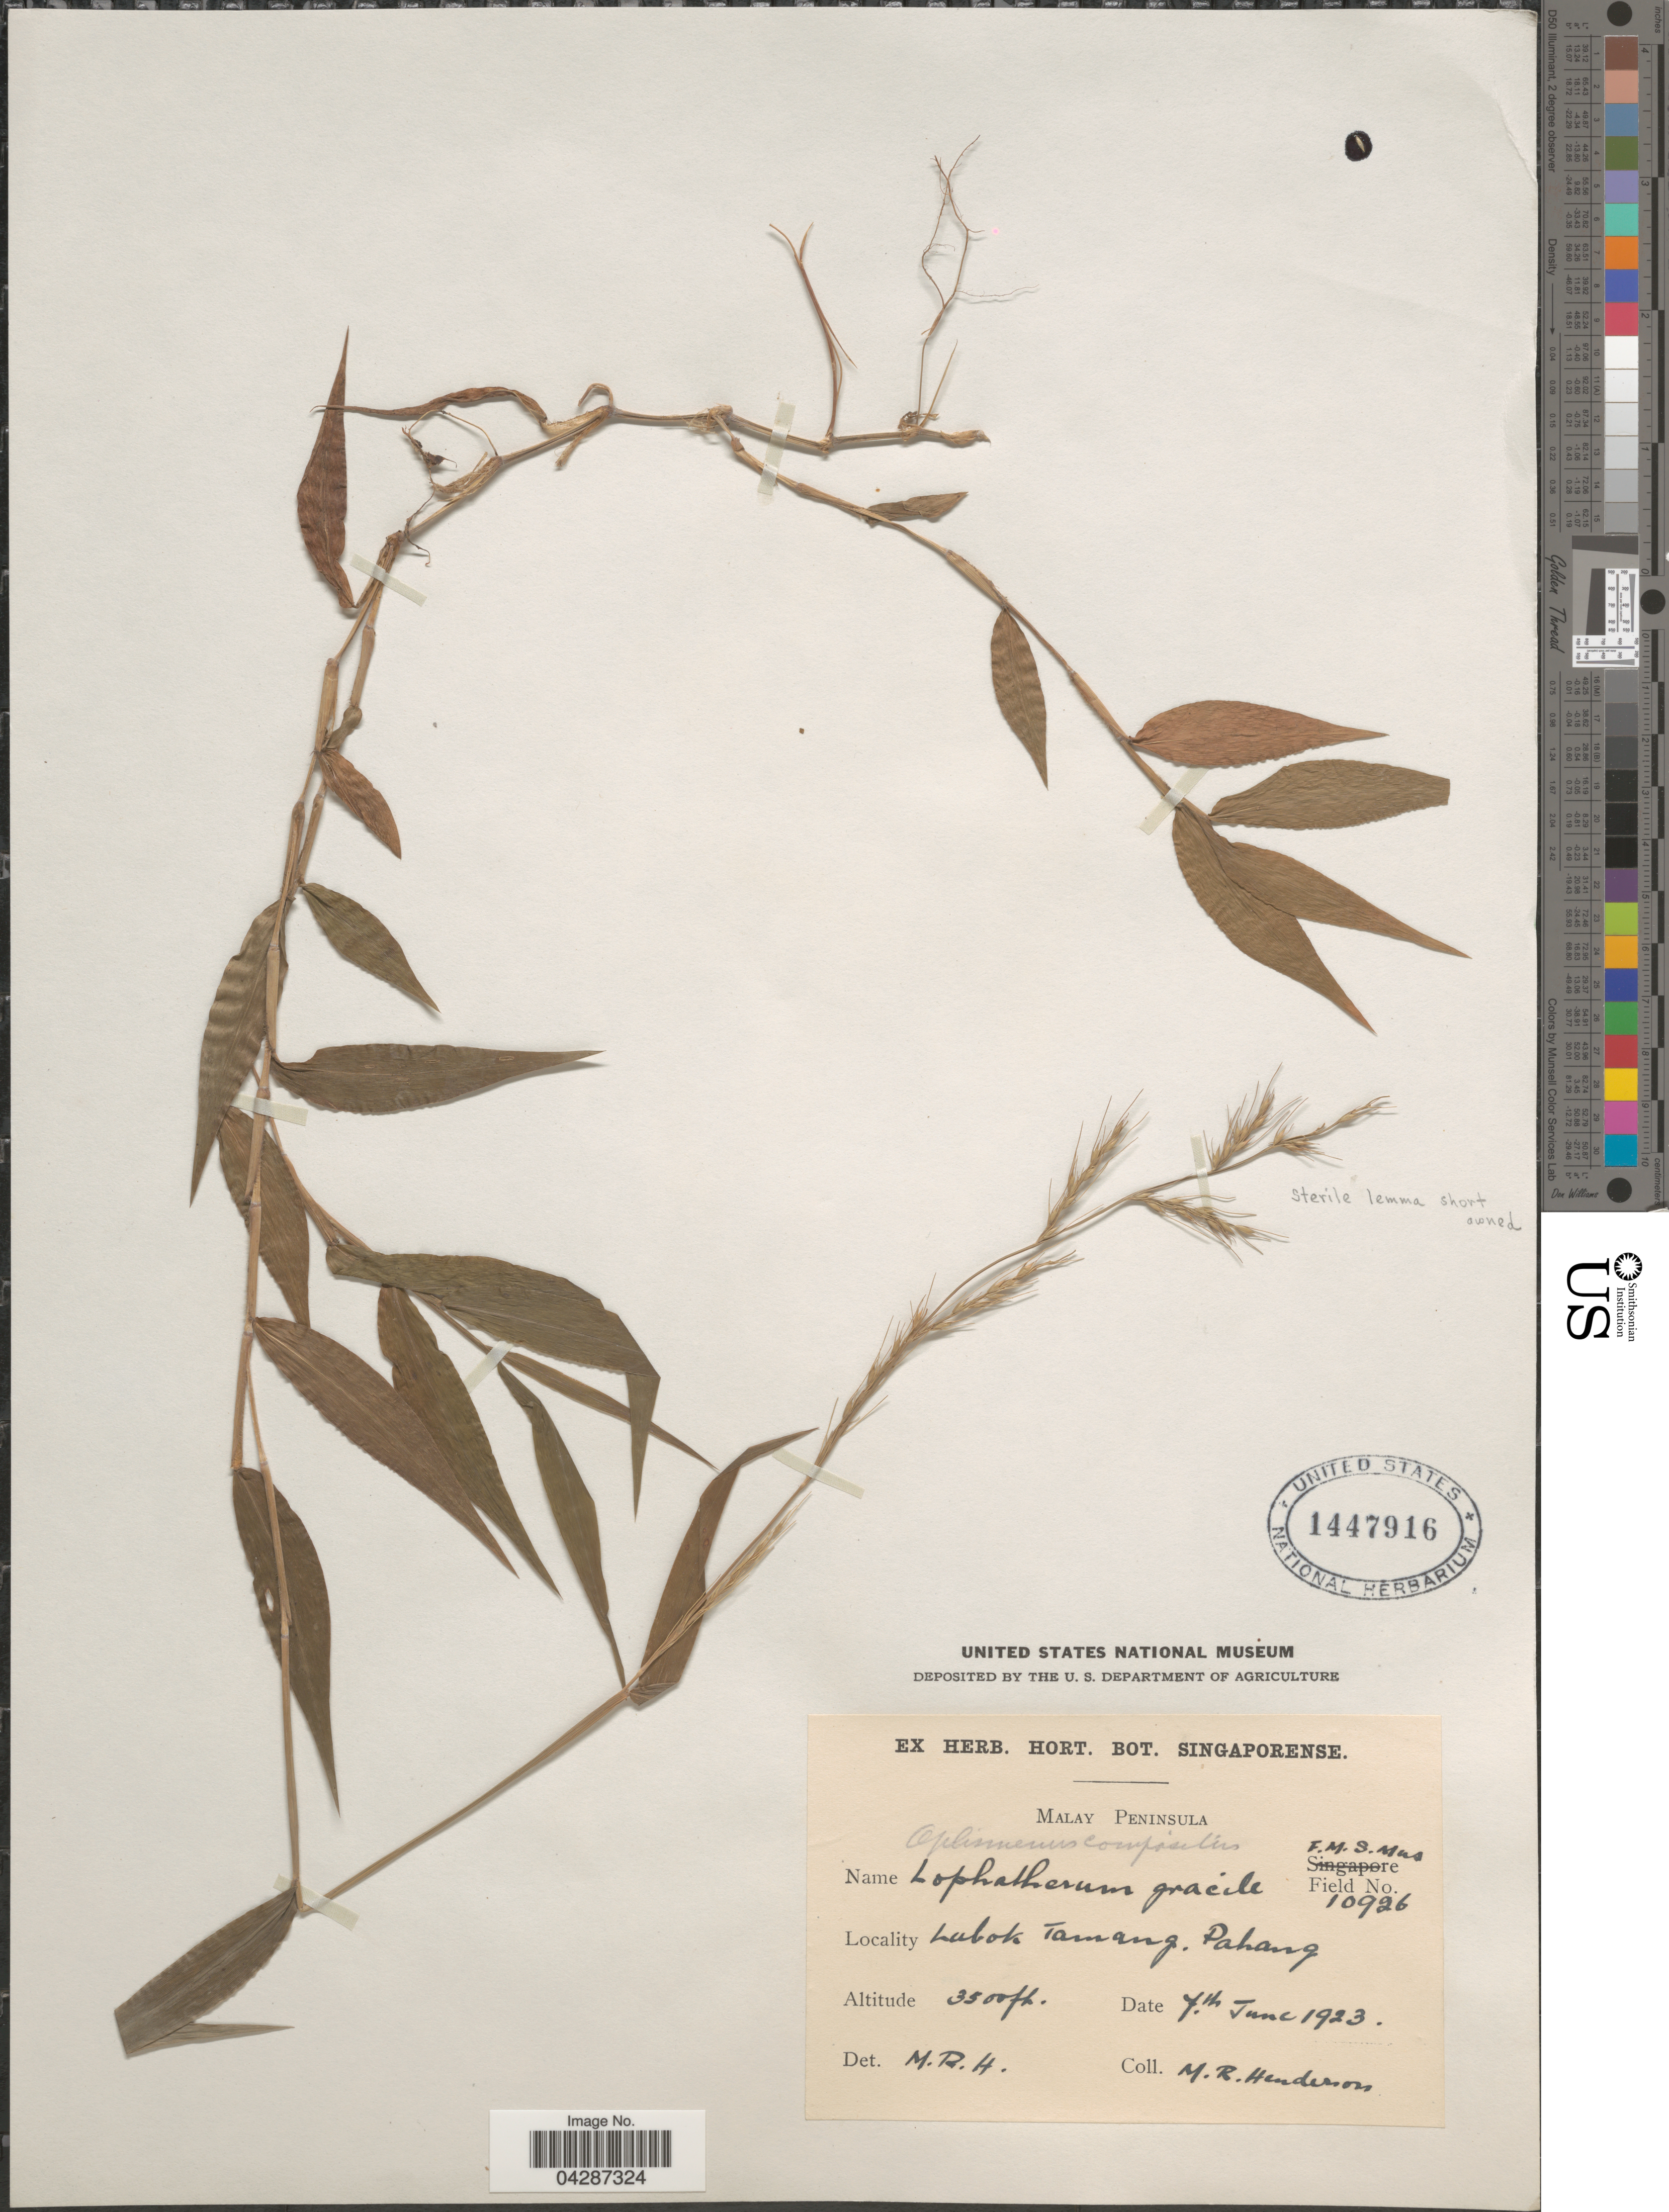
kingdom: Plantae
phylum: Tracheophyta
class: Liliopsida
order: Poales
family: Poaceae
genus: Oplismenus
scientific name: Oplismenus compositus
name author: (L.) P. Beauv.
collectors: M. Henderson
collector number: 10926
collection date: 1923-06-07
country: Malaysia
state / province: Pahang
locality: Malay Peninsula. Lubok Tamang.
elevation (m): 1067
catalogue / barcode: US 1447916